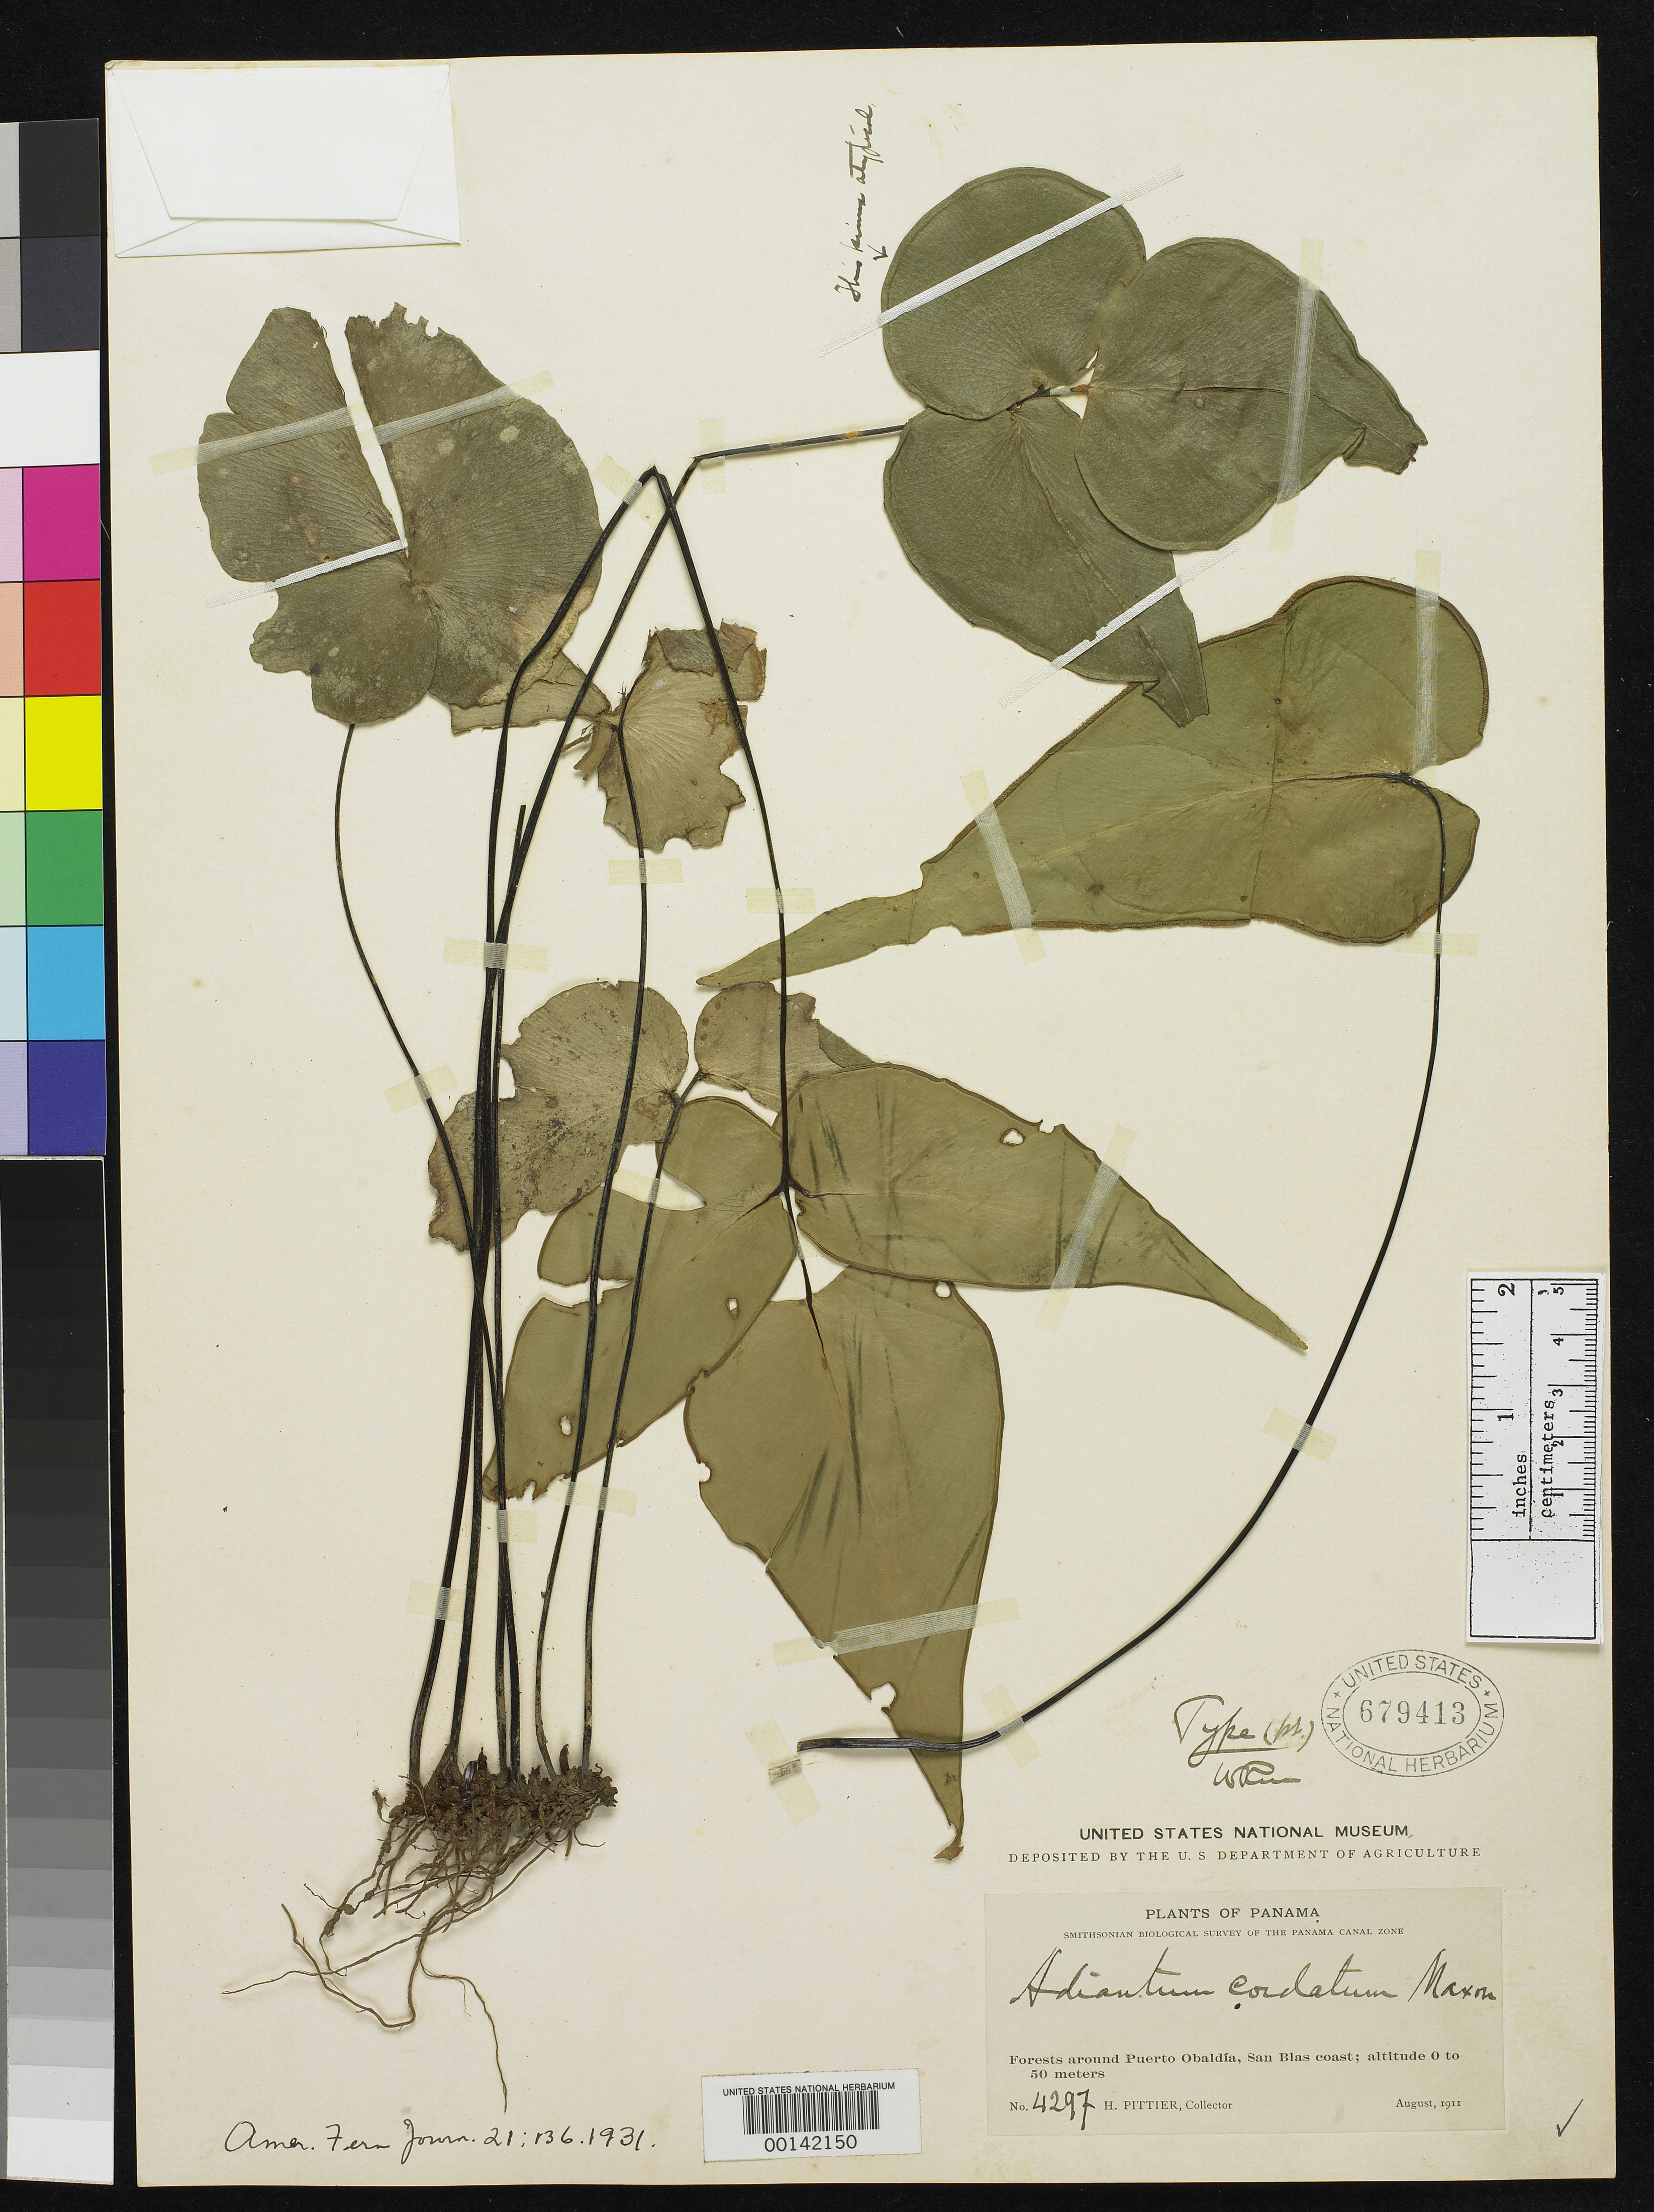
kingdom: Plantae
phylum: Tracheophyta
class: Polypodiopsida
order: Polypodiales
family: Pteridaceae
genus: Adiantum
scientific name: Adiantum cordatum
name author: Maxon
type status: Holotype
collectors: H. F. Pittier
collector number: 4297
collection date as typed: Aug 1911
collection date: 1911-08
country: Panama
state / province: Coclé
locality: Forests around Puerto Obaldio, San Blas coast.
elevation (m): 0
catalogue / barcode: US 679413